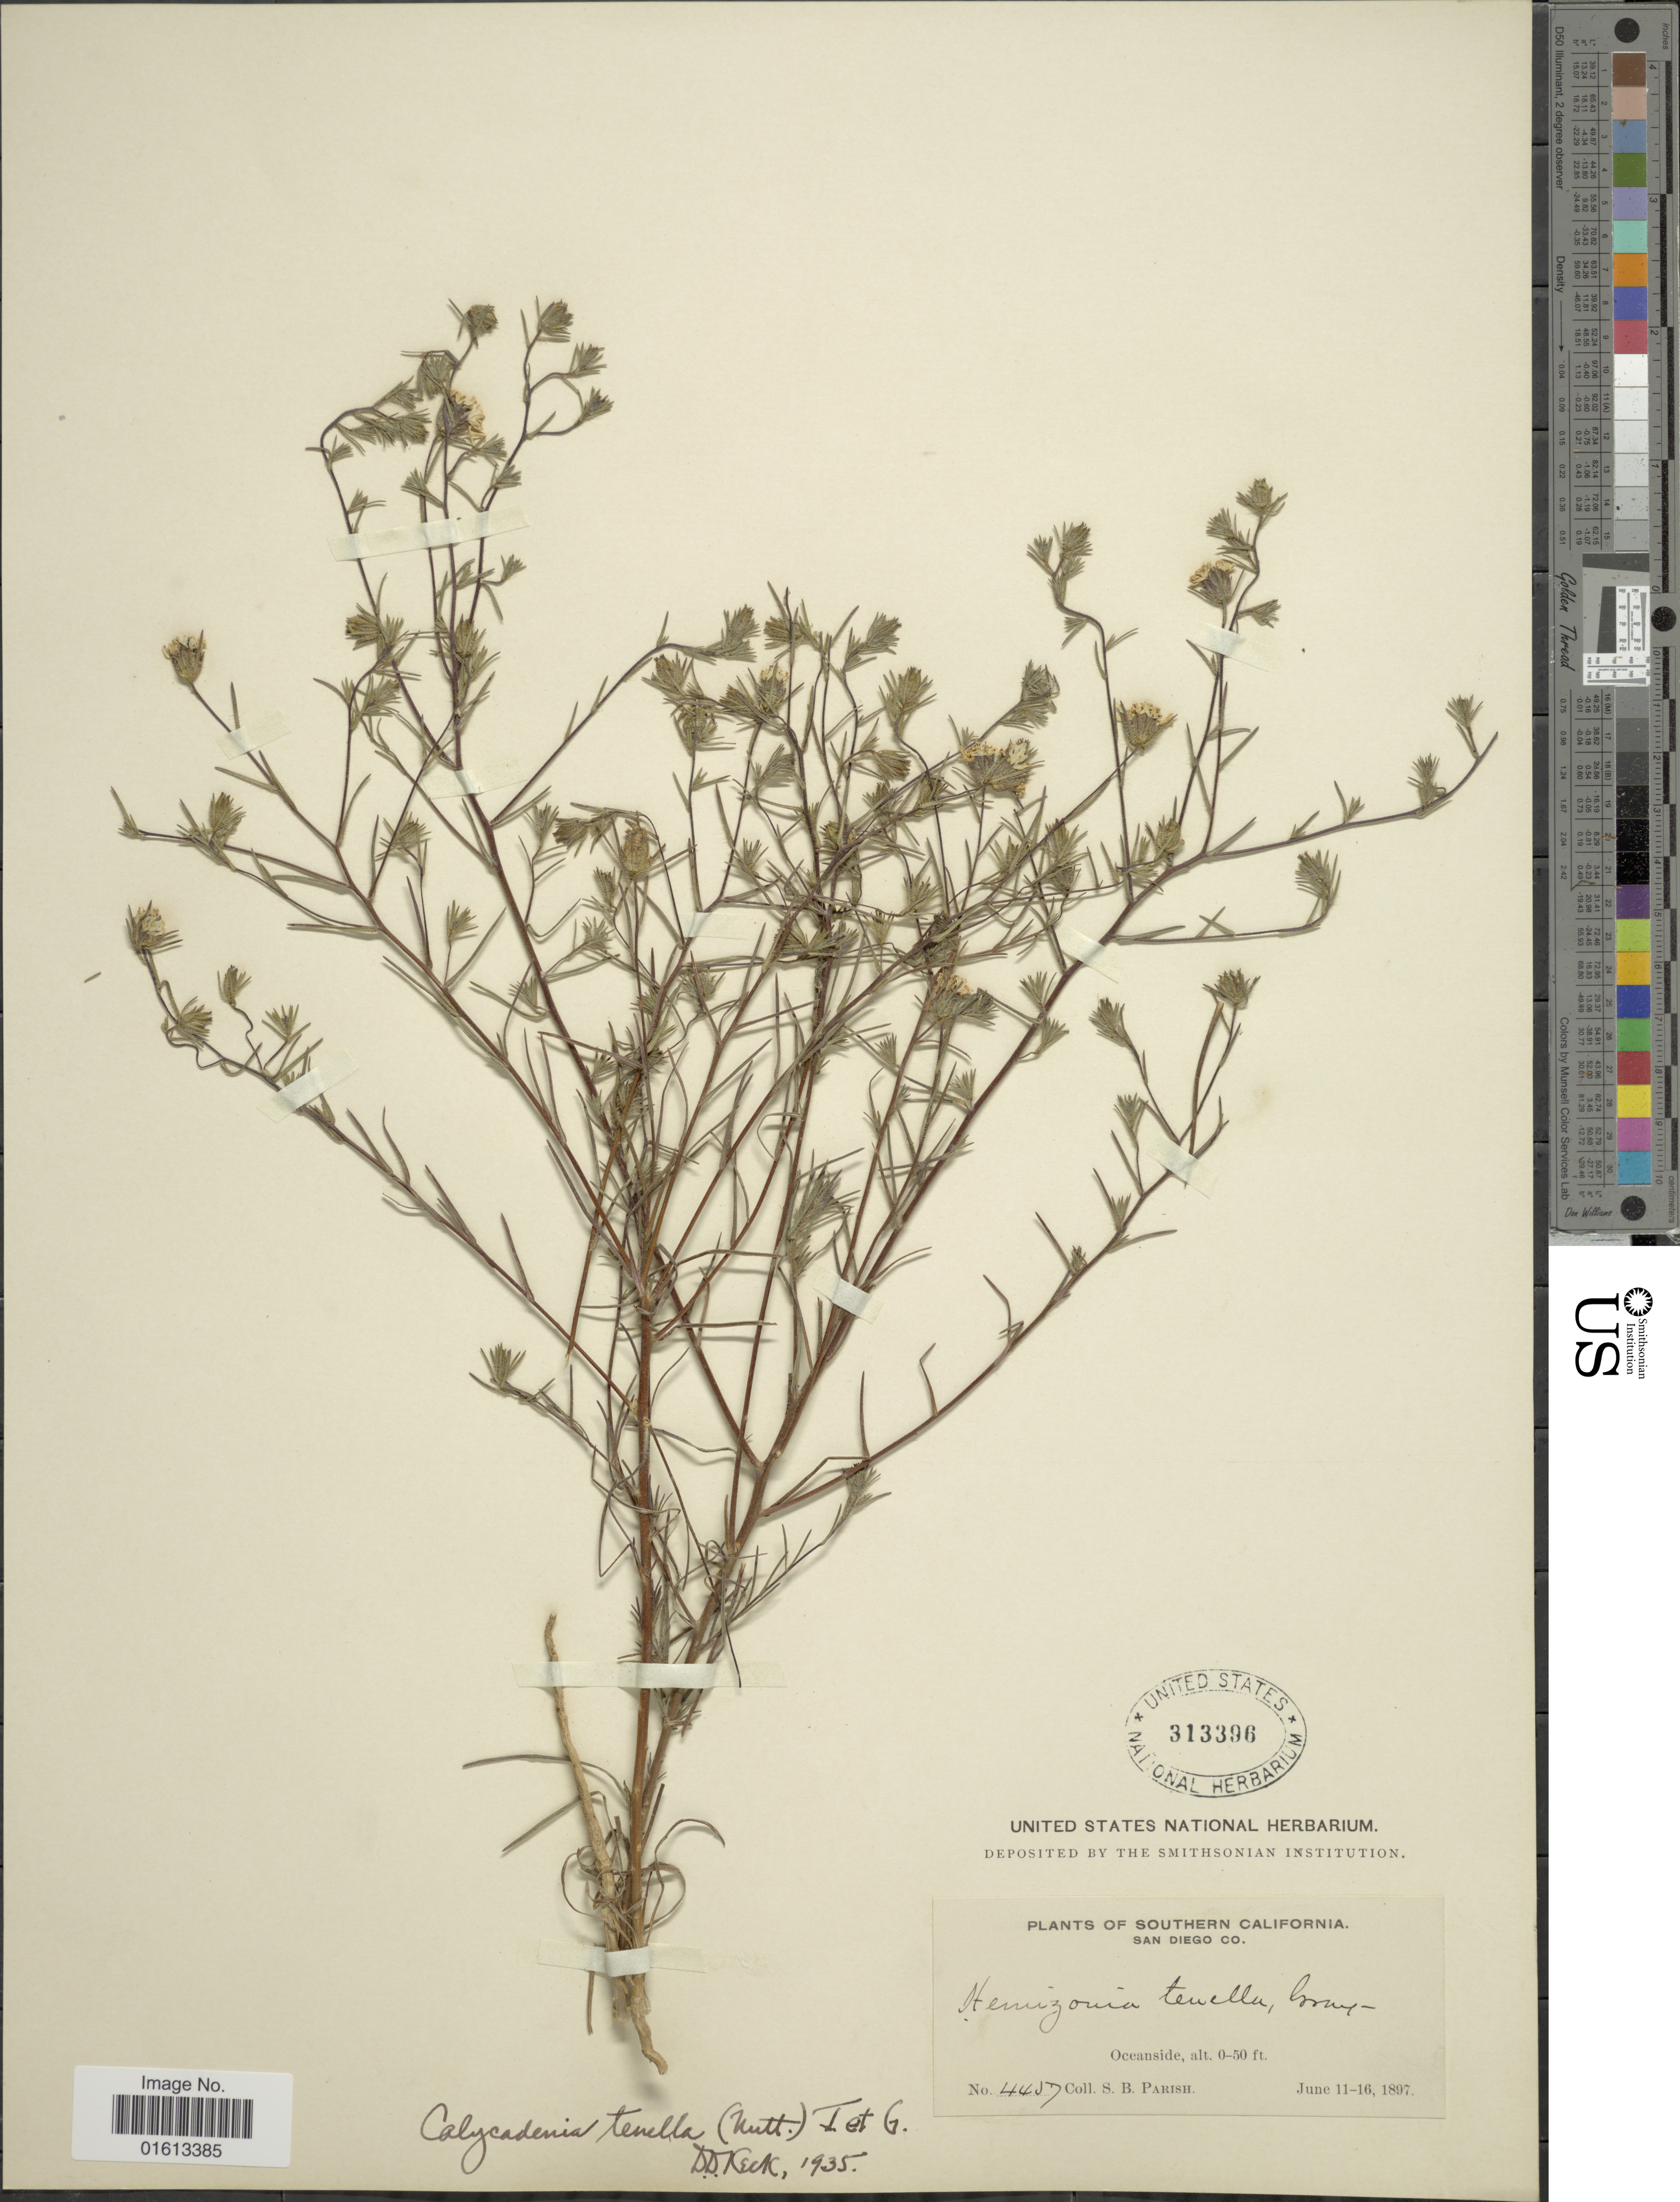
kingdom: Plantae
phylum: Tracheophyta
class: Magnoliopsida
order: Asterales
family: Asteraceae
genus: Calycadenia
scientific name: Calycadenia tenella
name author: (Nutt.) Torr. & A. Gray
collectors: S. B. Parish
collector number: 4457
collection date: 1897-06-11/1897-06-16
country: United States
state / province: California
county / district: San Diego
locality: San Diego Co., Oceanside. Southern California.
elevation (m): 0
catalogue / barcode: US 313396